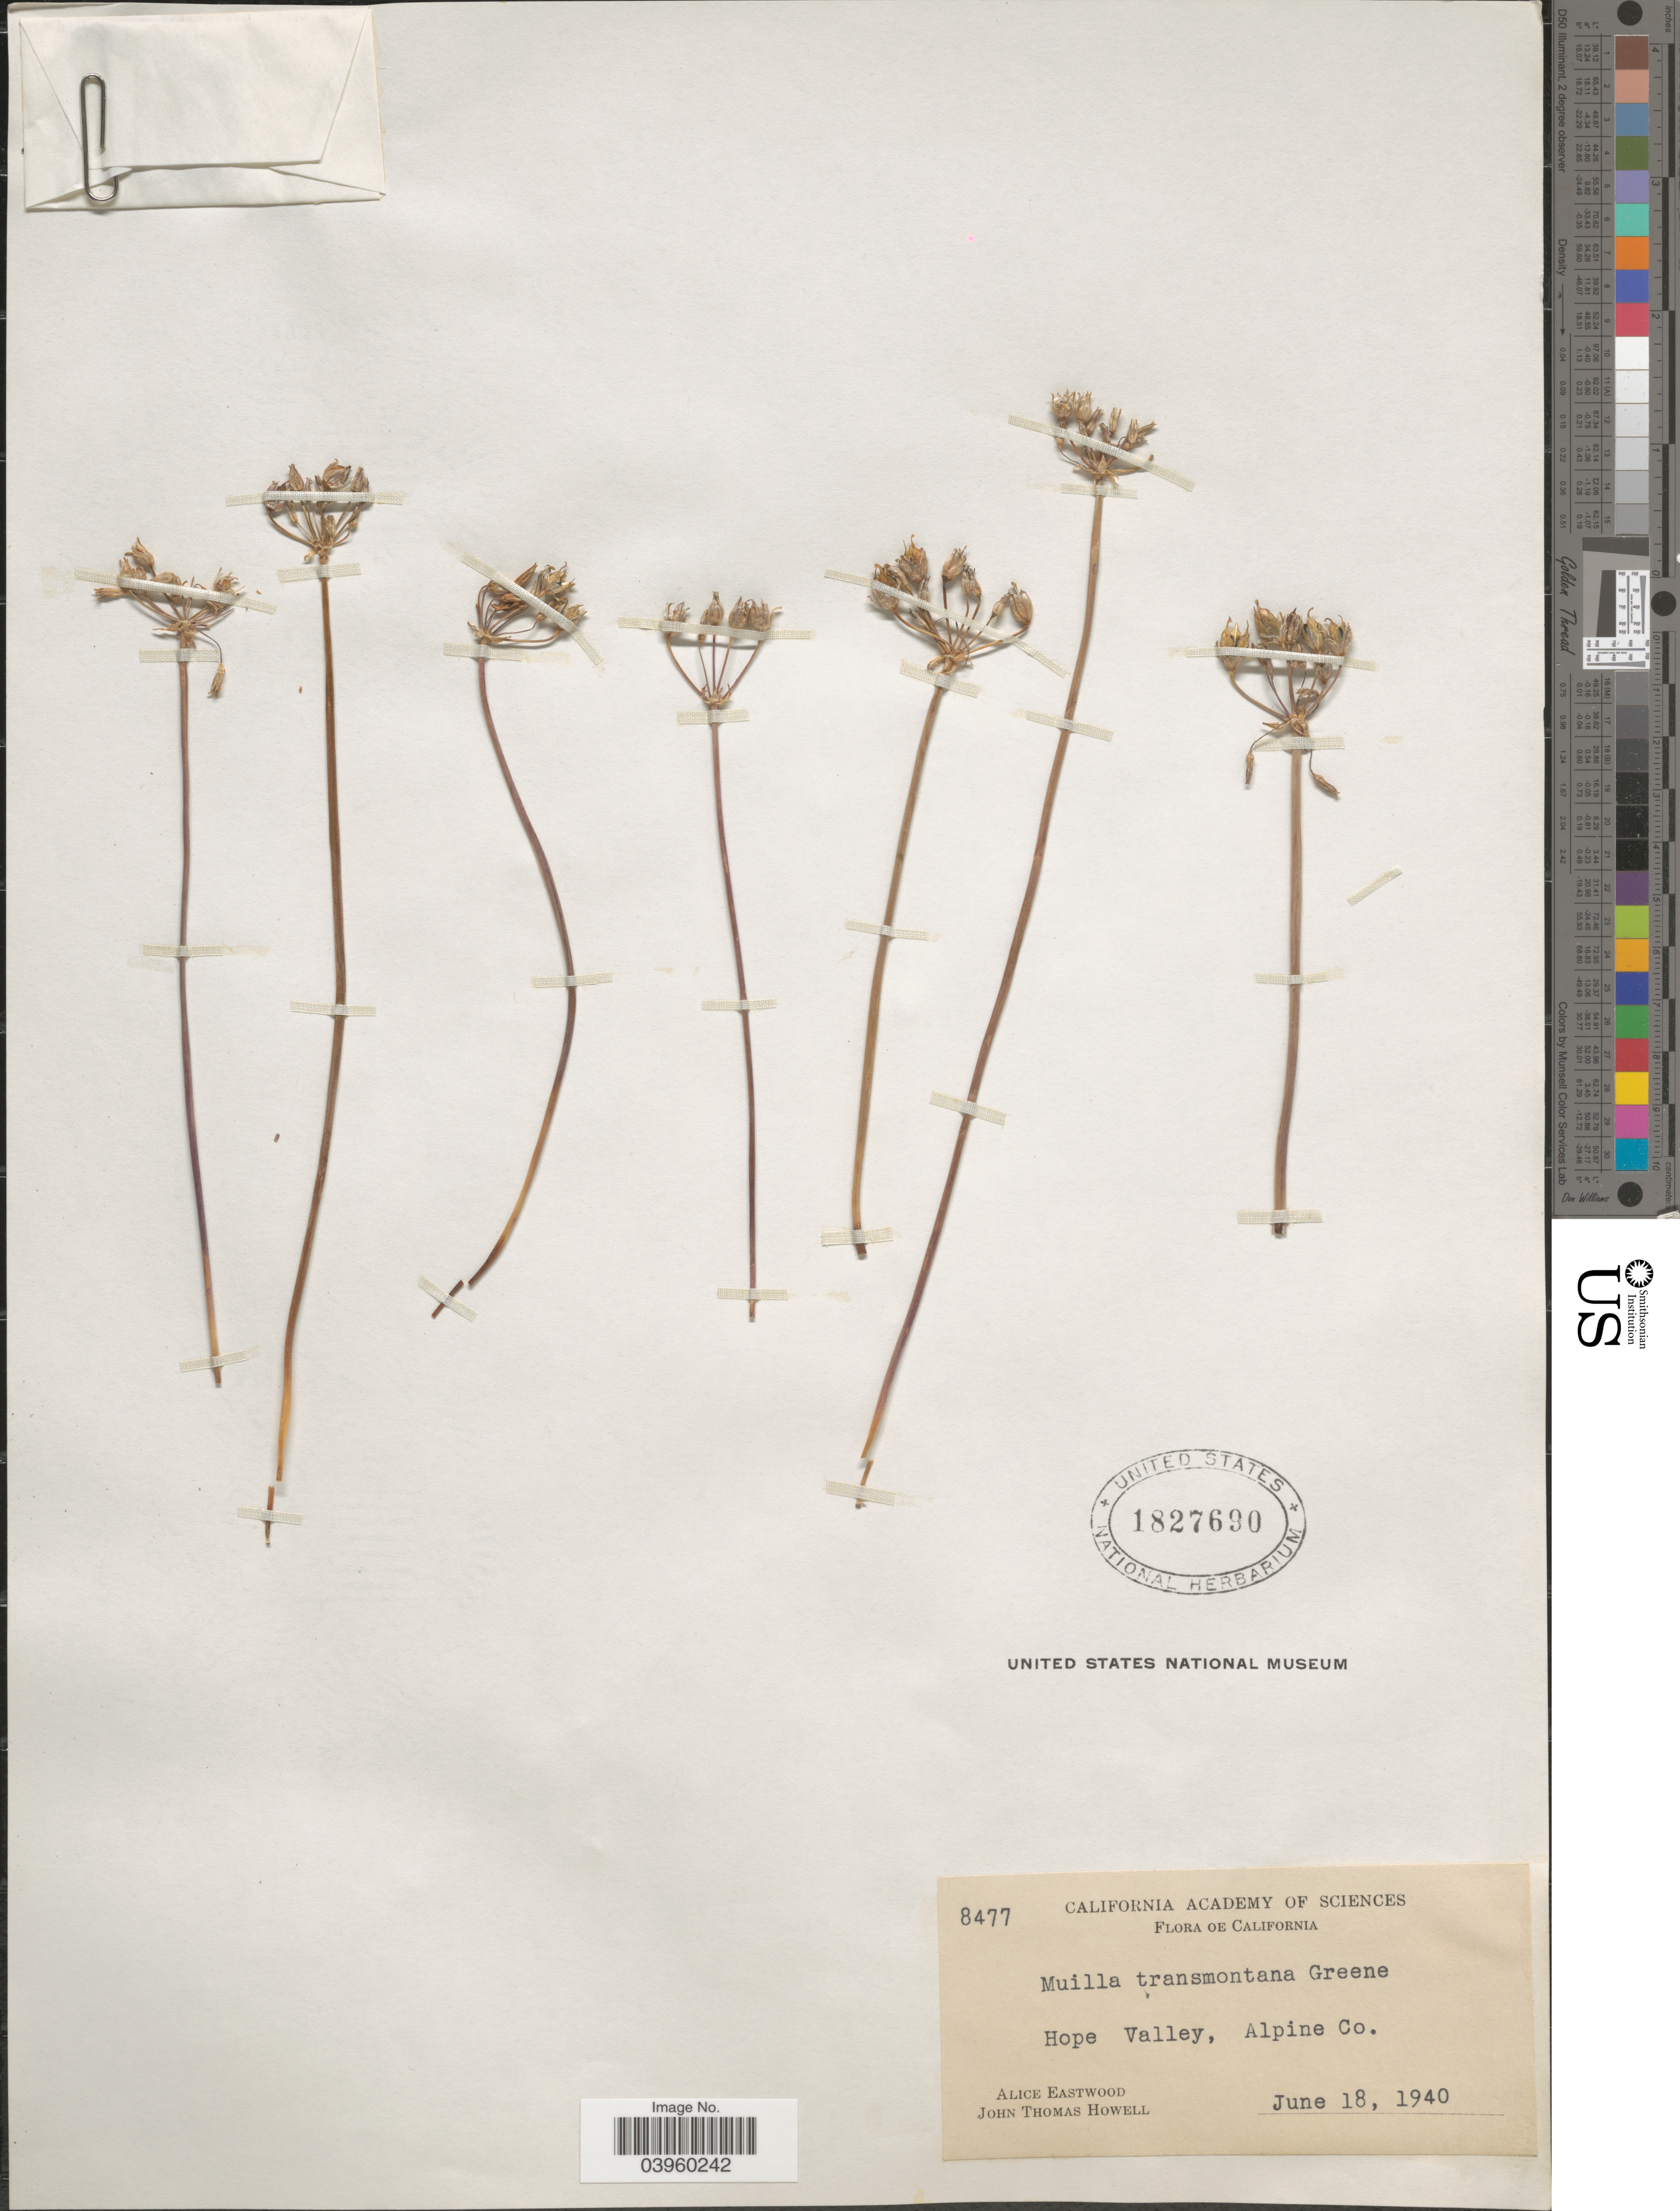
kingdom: Plantae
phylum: Tracheophyta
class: Liliopsida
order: Asparagales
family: Asparagaceae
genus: Muilla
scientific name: Muilla transmontana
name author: Greene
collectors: A. Eastwood & J. T. Howell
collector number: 8477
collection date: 1940-06-18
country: United States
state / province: California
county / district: Alpine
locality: Hope Valley, Alpine Co.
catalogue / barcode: US 1827690